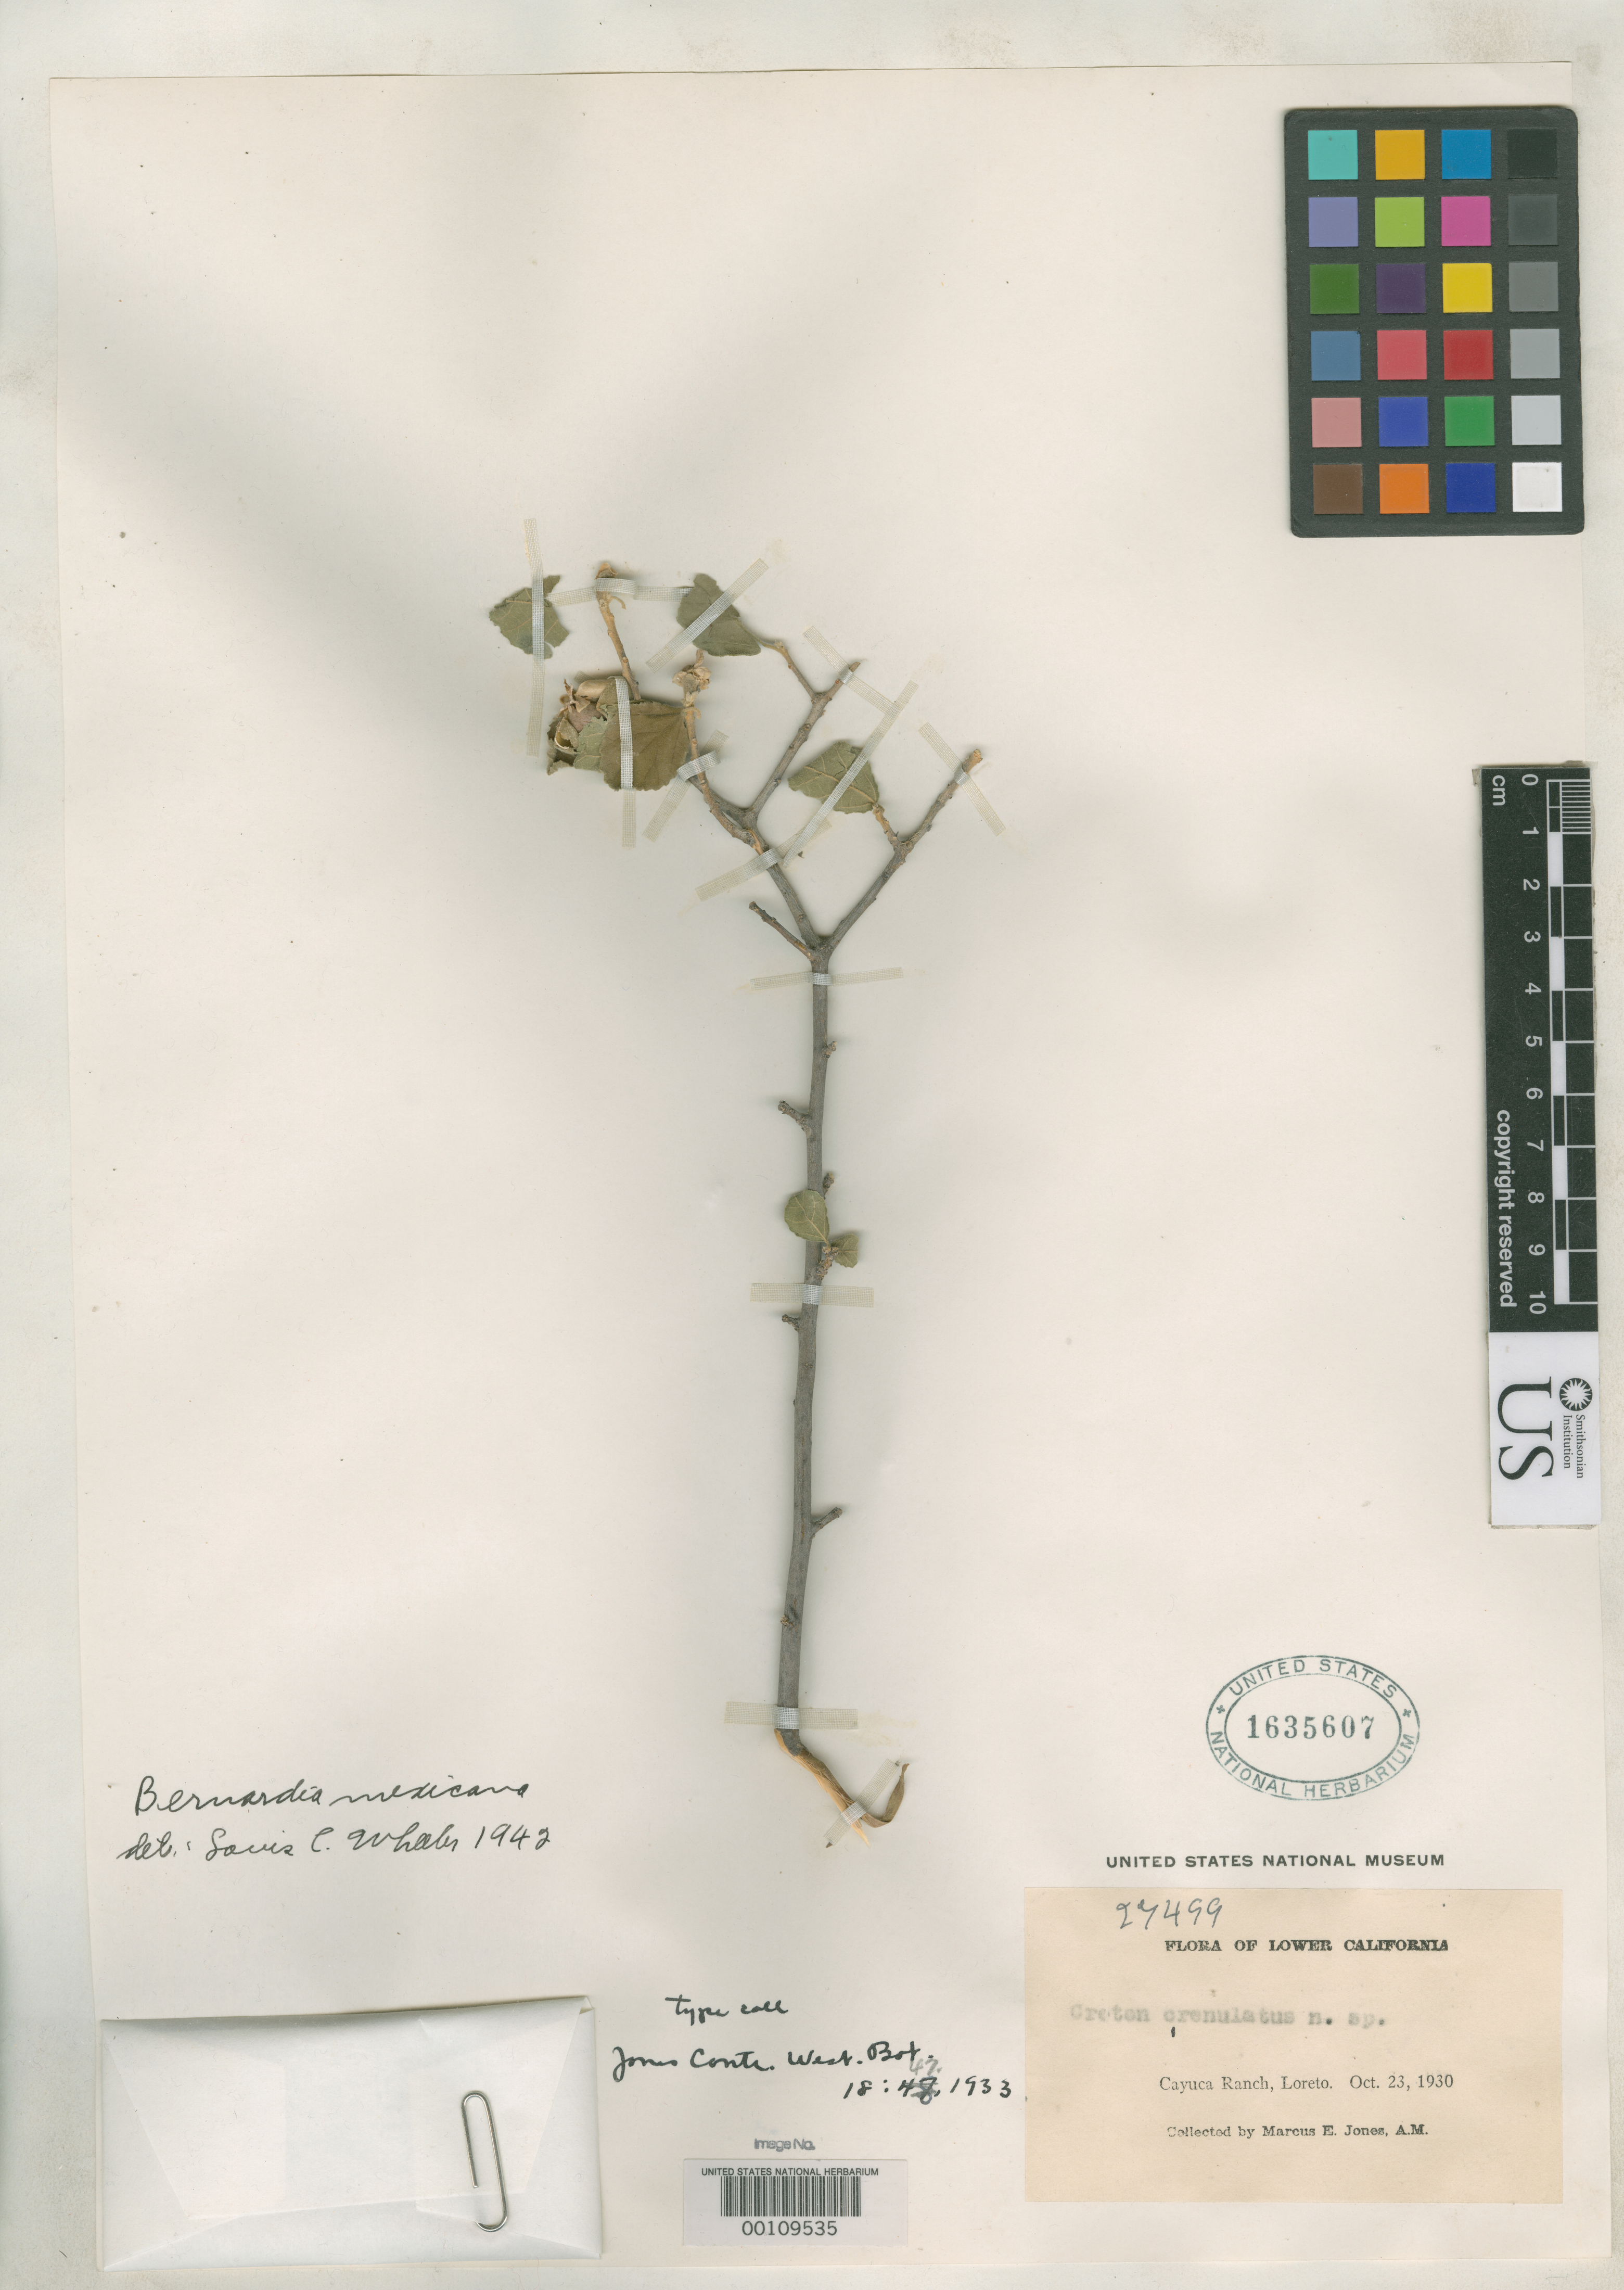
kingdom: Plantae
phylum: Tracheophyta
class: Magnoliopsida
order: Malpighiales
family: Euphorbiaceae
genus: Croton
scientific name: Croton crenulatus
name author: M.E. Jones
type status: Isotype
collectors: M. E. Jones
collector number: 27499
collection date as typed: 23 Oct 1930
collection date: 1930-10-23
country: Mexico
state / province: Baja California Sur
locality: Cayuca Ranch, Loreto.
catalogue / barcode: US 1635607